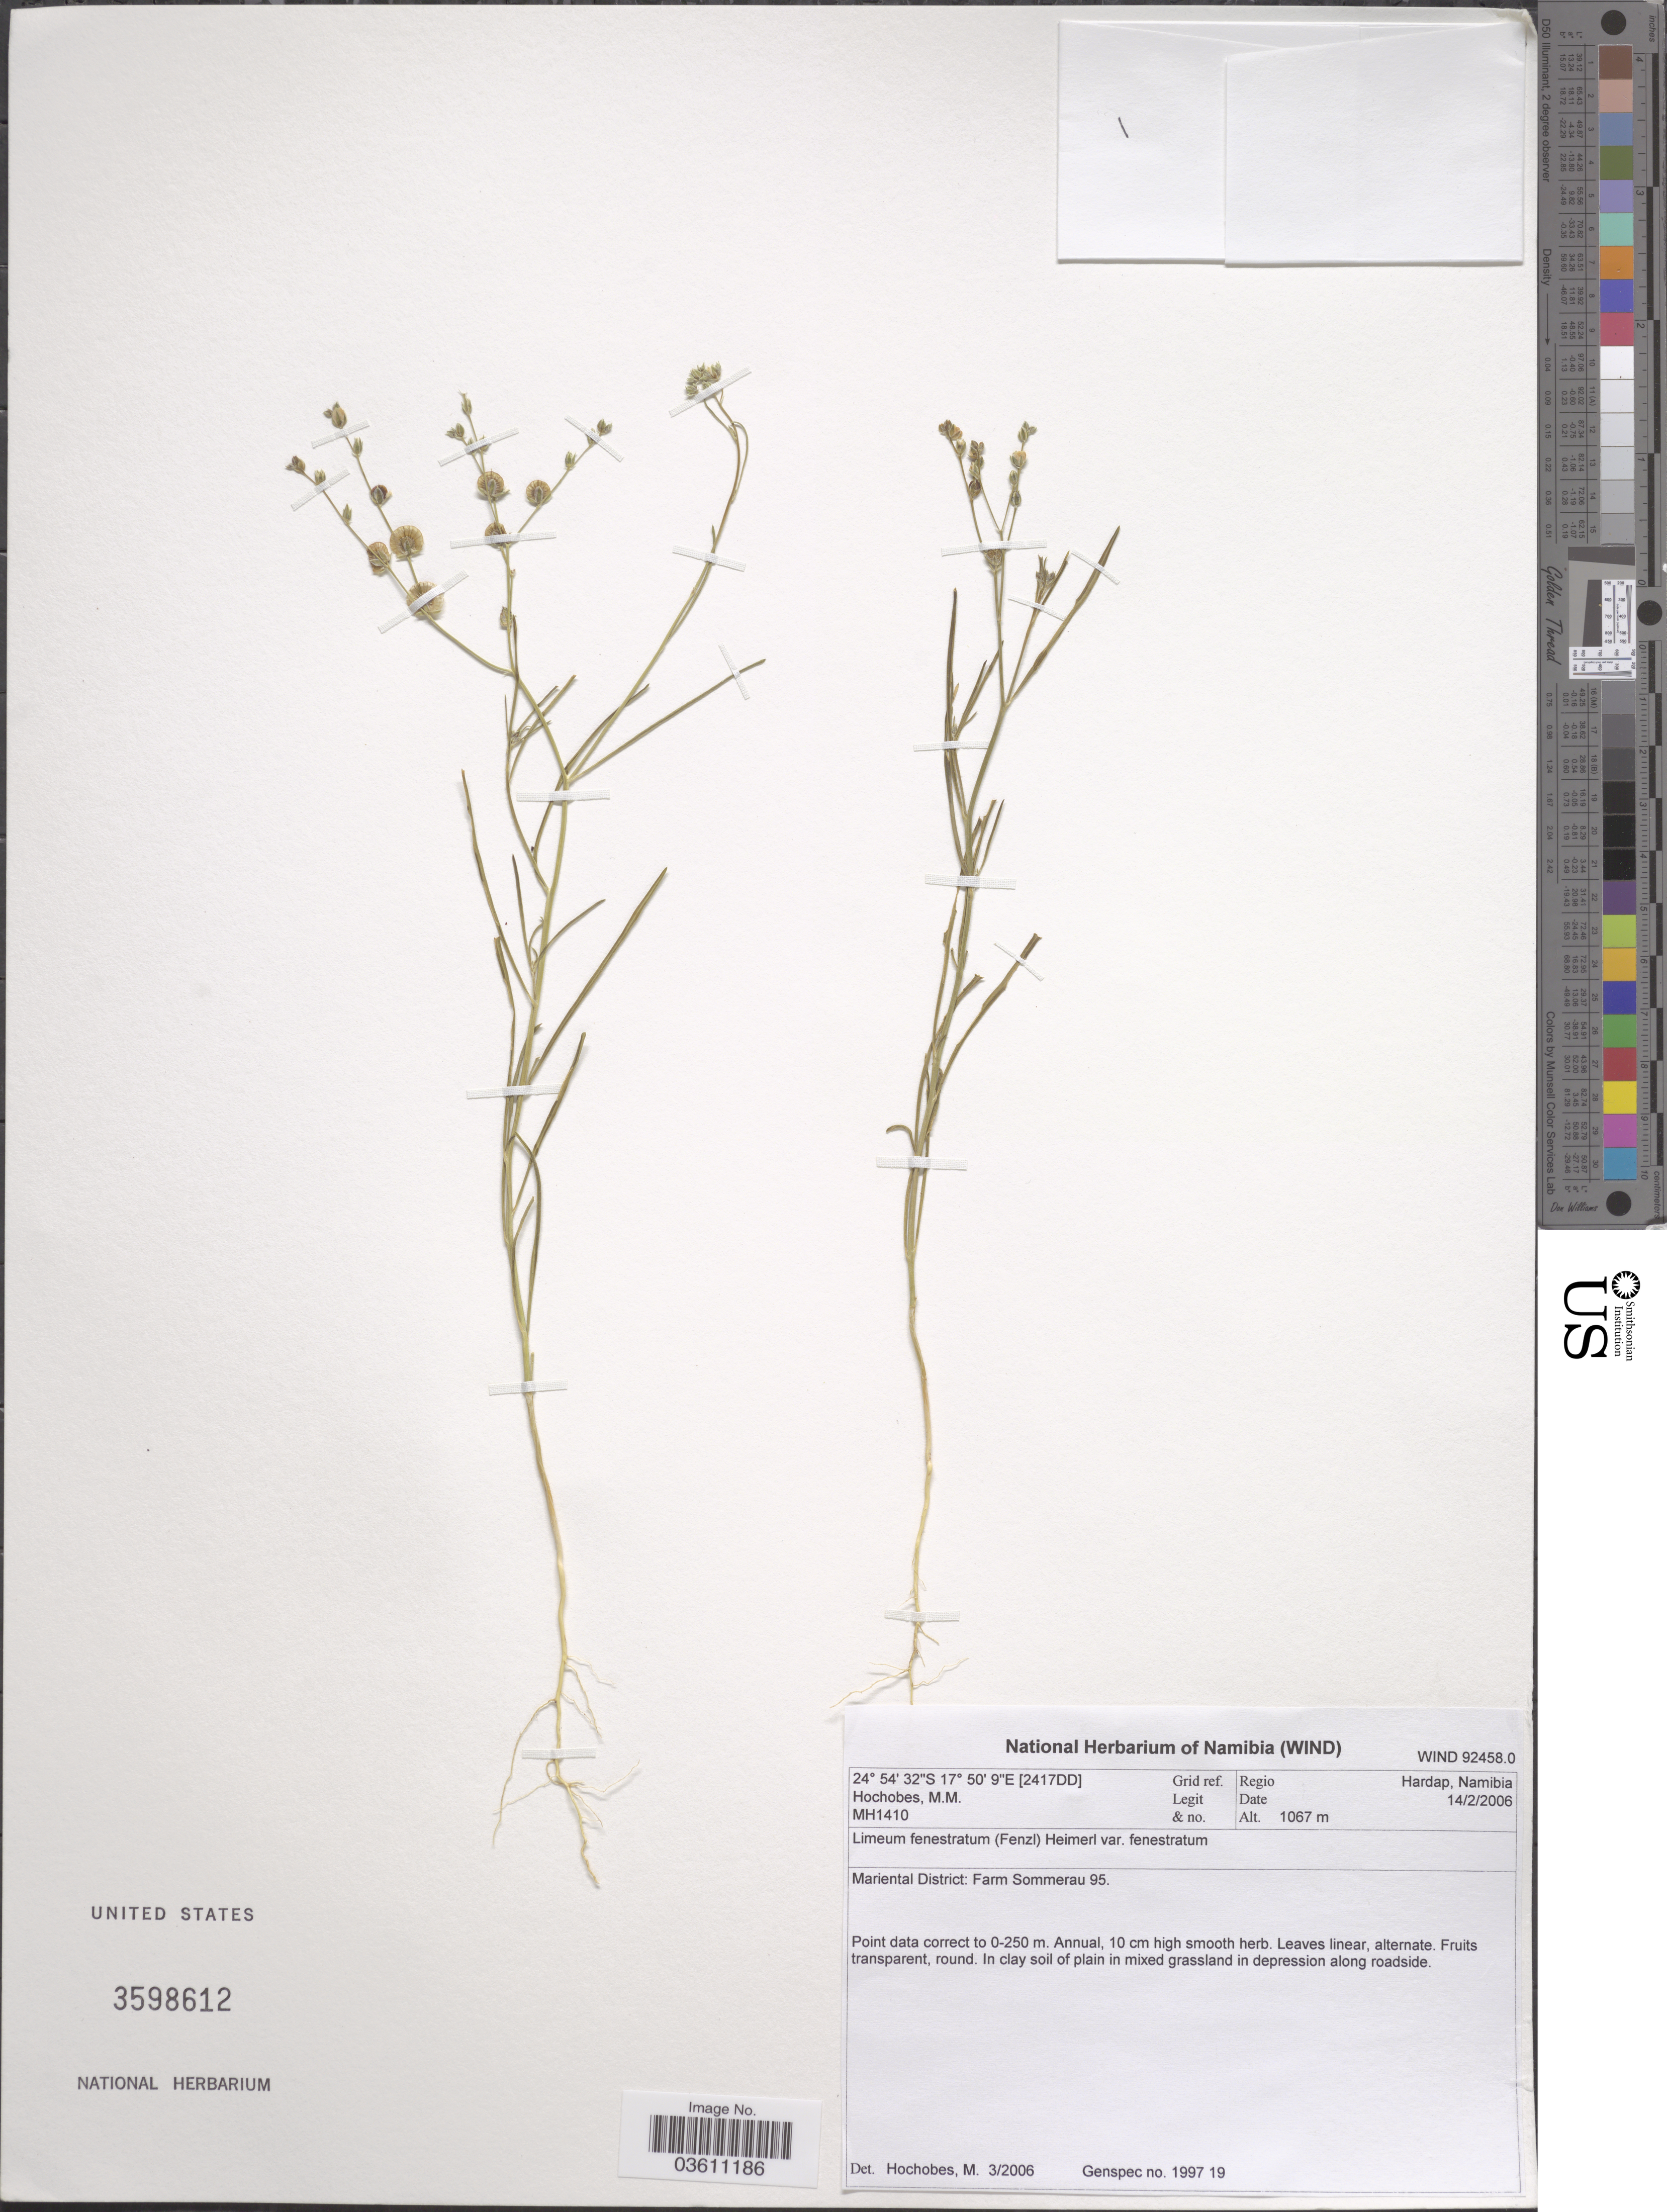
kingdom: Plantae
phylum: Tracheophyta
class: Magnoliopsida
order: Caryophyllales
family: Limeaceae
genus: Limeum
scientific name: Limeum fenestratum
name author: (Fenzl) Heimerl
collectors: M. Hochobes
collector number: MH1410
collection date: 2006-02-14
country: Namibia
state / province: Hardap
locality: [2417DD] Grid ref. Mariental District: Farm Sommerau 95.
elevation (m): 1067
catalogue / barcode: US 3598612